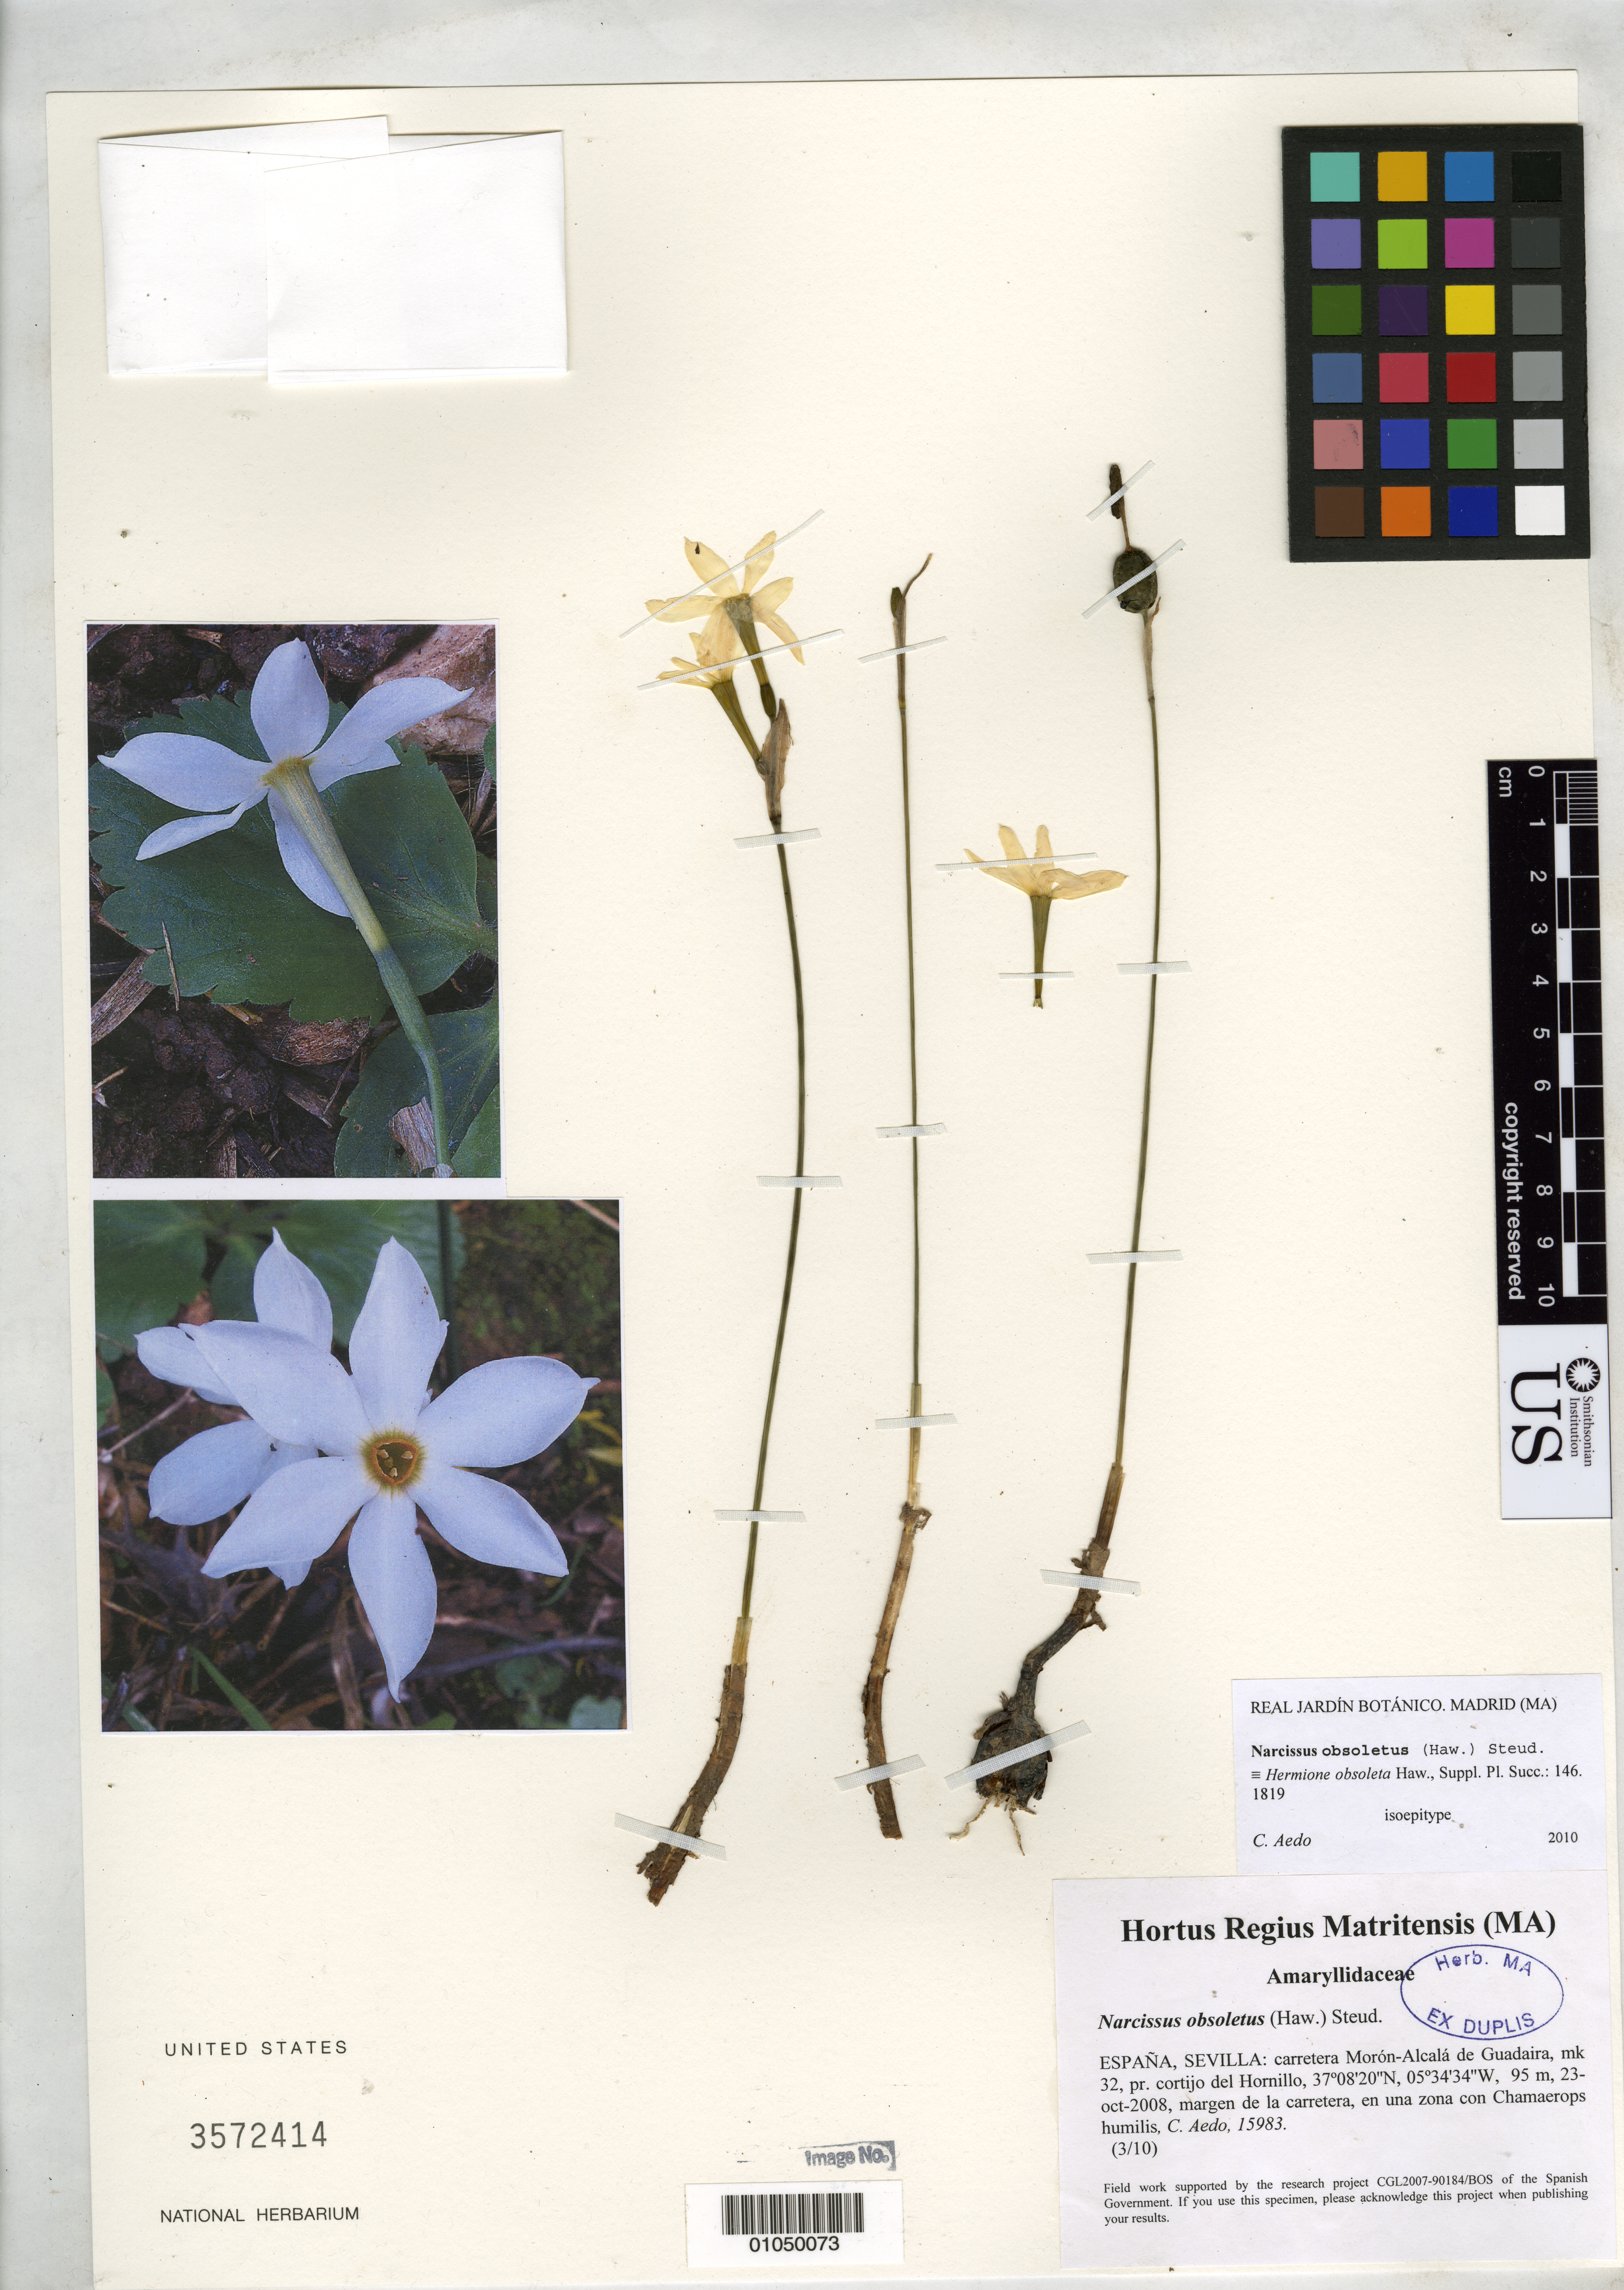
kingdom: Plantae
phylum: Tracheophyta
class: Liliopsida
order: Asparagales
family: Amaryllidaceae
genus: Hermione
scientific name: Hermione obsoleta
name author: Haw.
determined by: Aedo, C.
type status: Isoepitype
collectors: C. Aedo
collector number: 15983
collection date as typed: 23 Oct 2008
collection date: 2008-10-23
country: Spain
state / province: Andalucia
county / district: Sevilla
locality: España, Sevilla: carretera Morón-Alcalá de Guadaira, mk 32, pr. Cortijo del Hornillo.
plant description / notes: Epitypified by C. Aedo, Acta Botanica Malacitana 35: 115 (2010).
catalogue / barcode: US 3572414